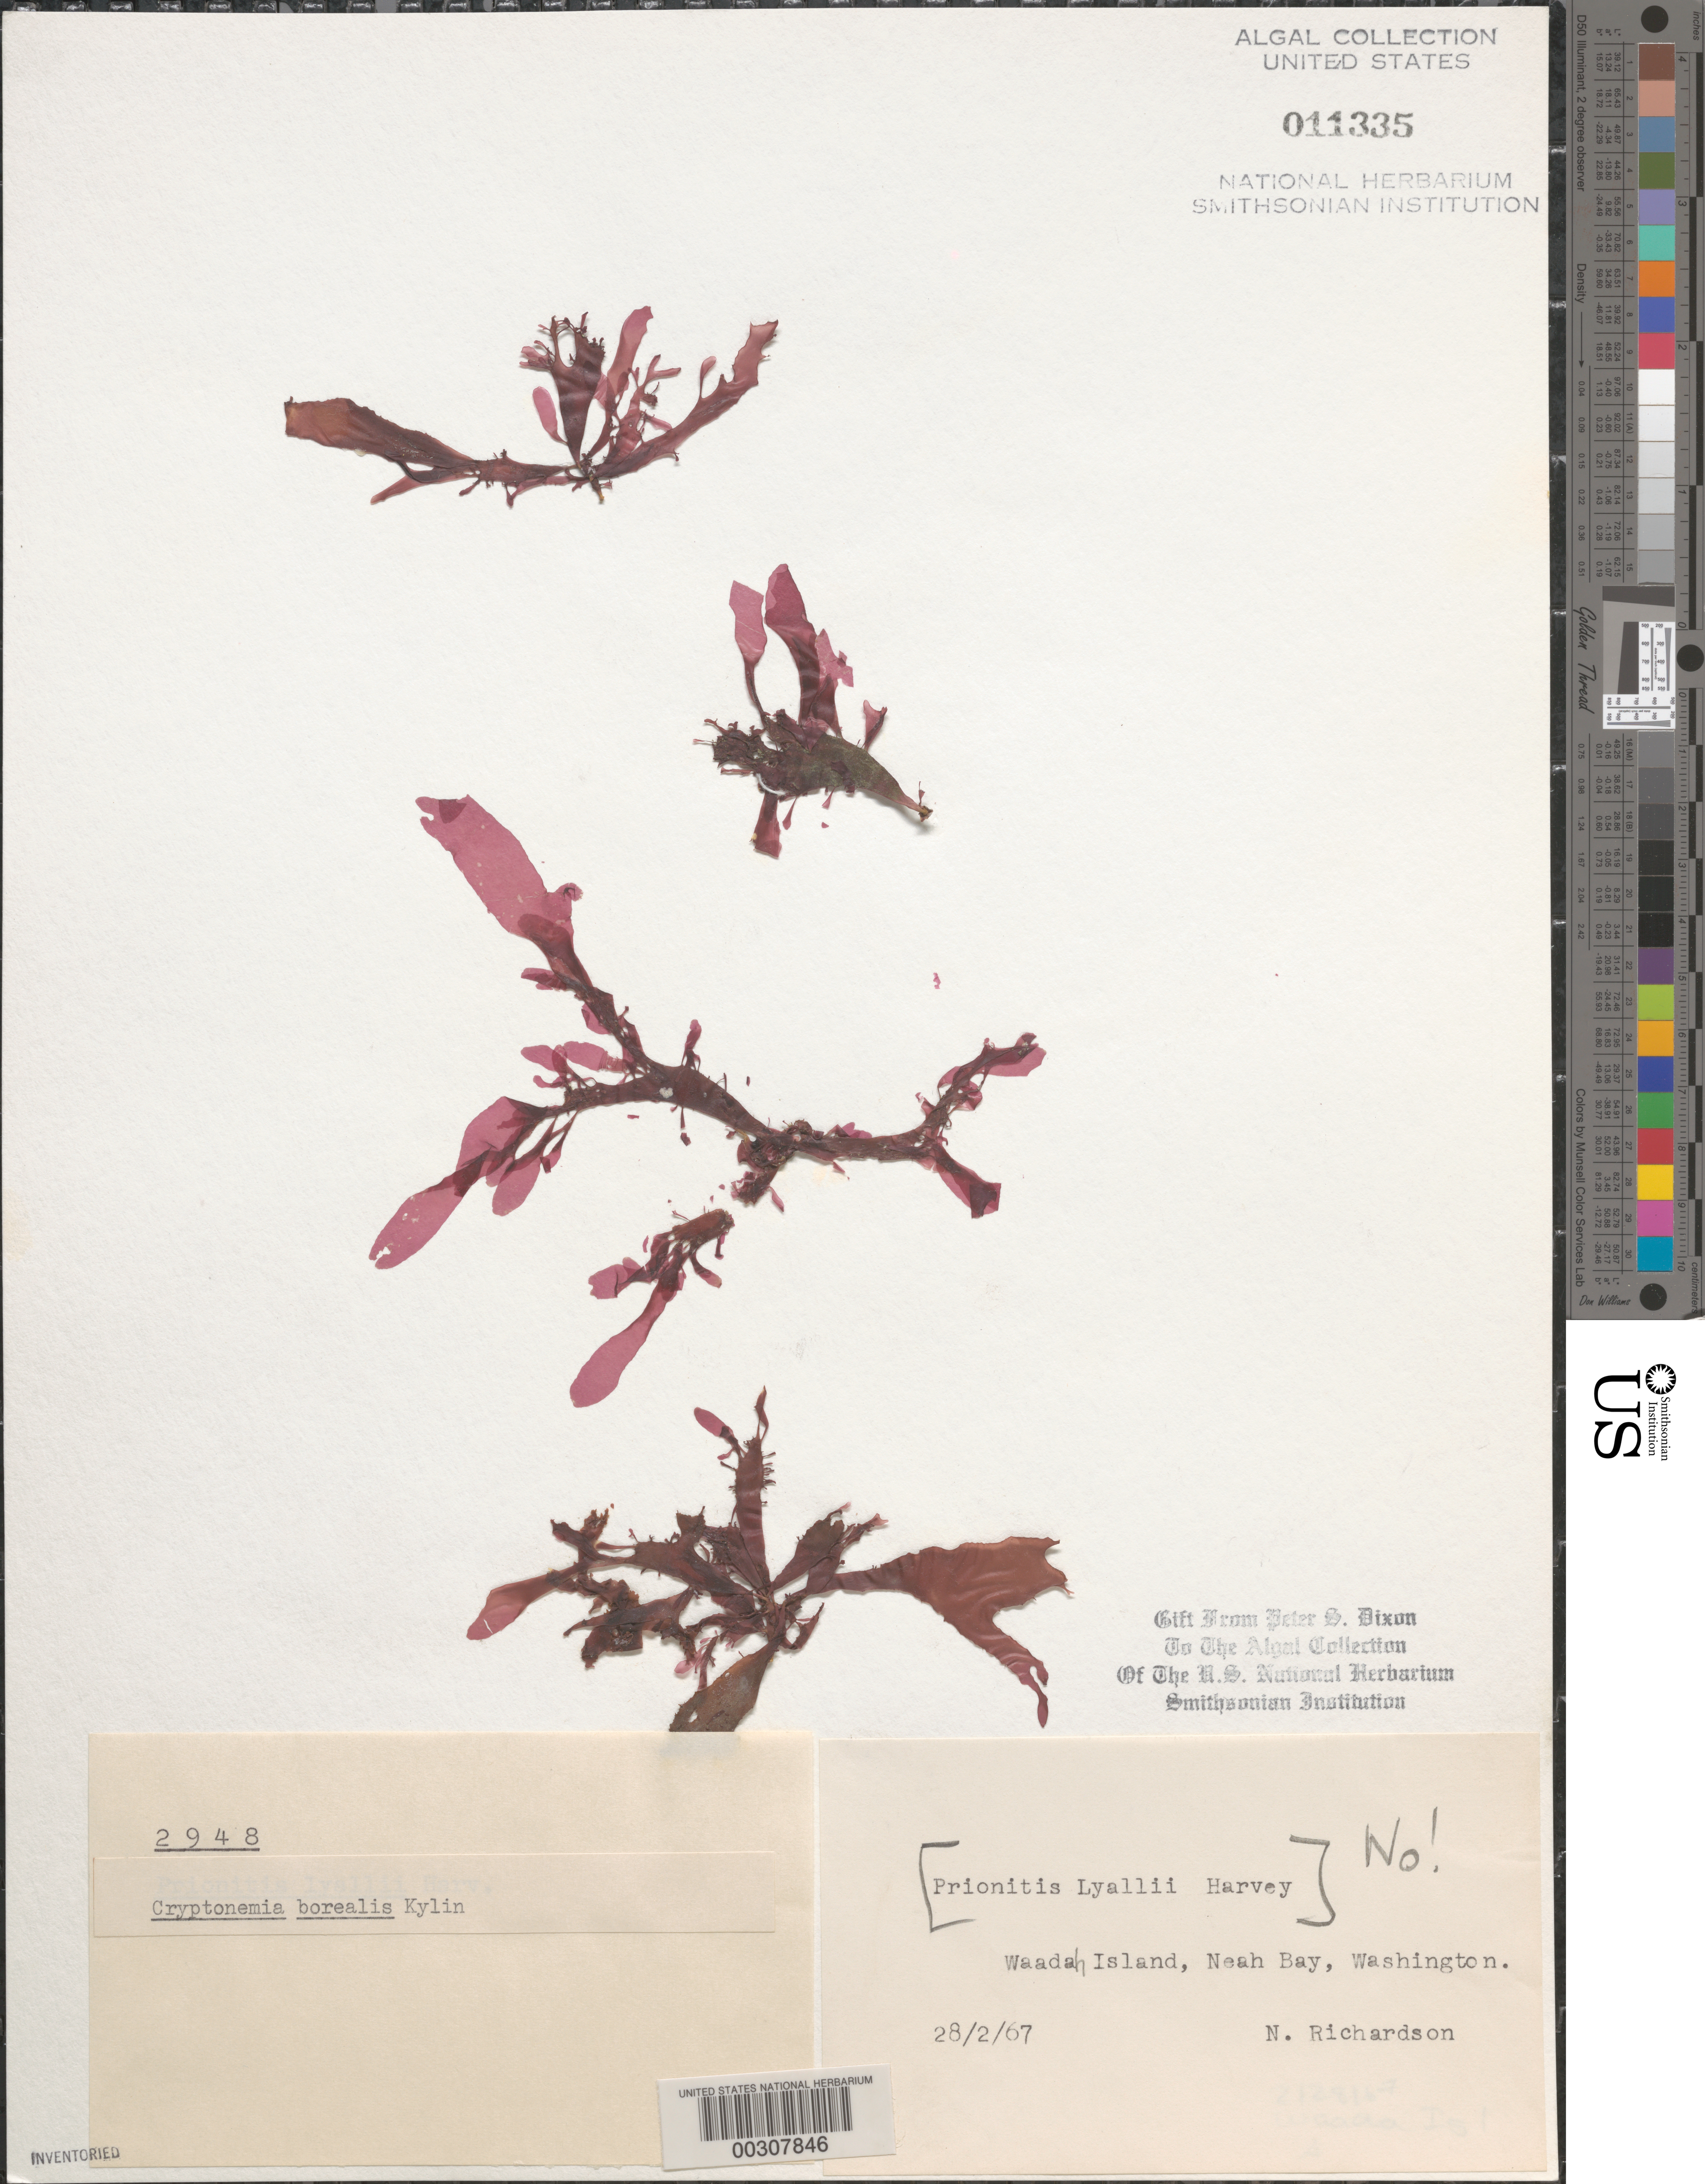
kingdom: Plantae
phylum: Rhodophyta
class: Florideophyceae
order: Halymeniales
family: Halymeniaceae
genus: Cryptonemia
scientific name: Cryptonemia borealis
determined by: Dixon, P. S.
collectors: N. Richardson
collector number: PSD 2948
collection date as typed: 28 Feb 1967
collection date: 1967-02-28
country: United States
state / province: Washington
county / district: Clallam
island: Waadah Island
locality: Neah Bay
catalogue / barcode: US 11335